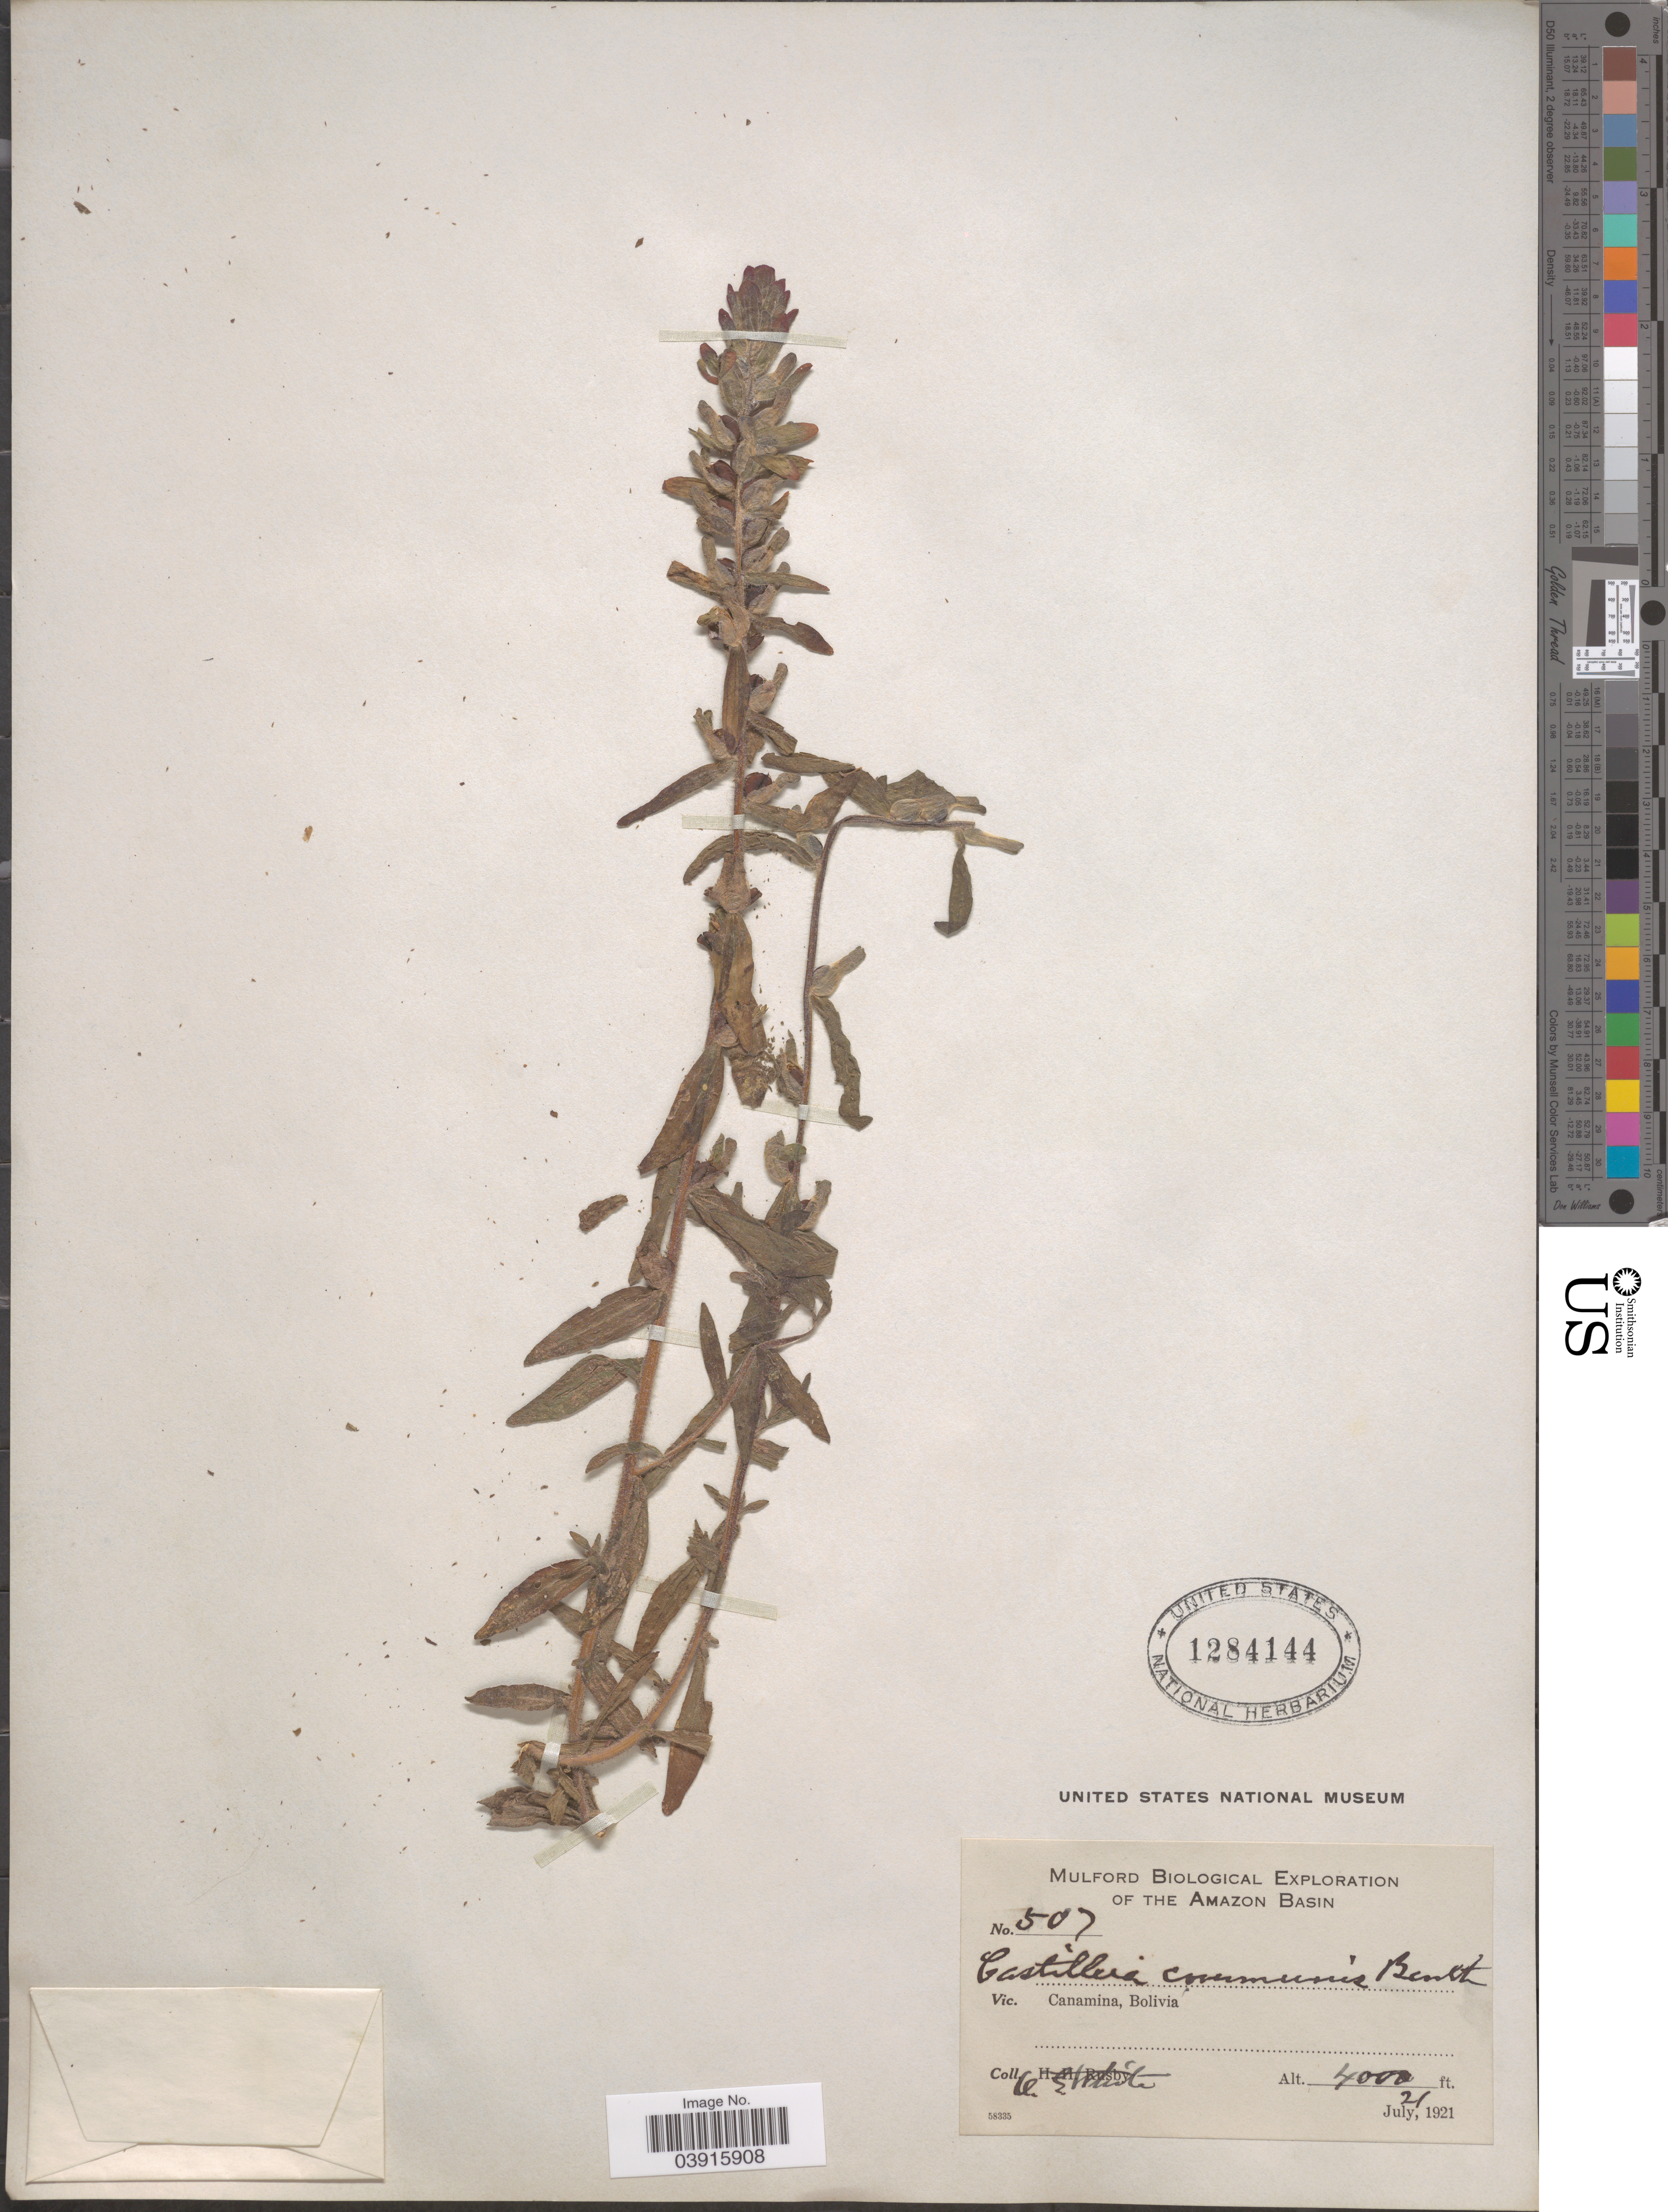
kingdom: Plantae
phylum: Tracheophyta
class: Magnoliopsida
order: Lamiales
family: Orobanchaceae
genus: Castilleja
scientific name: Castilleja arvensis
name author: Schltdl. & Cham.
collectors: O. E. White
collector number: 507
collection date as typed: July 21, 1921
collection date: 1921-07-21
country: Bolivia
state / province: La Paz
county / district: Inquisivi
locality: Cañamina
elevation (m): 1219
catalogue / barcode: US 1284144